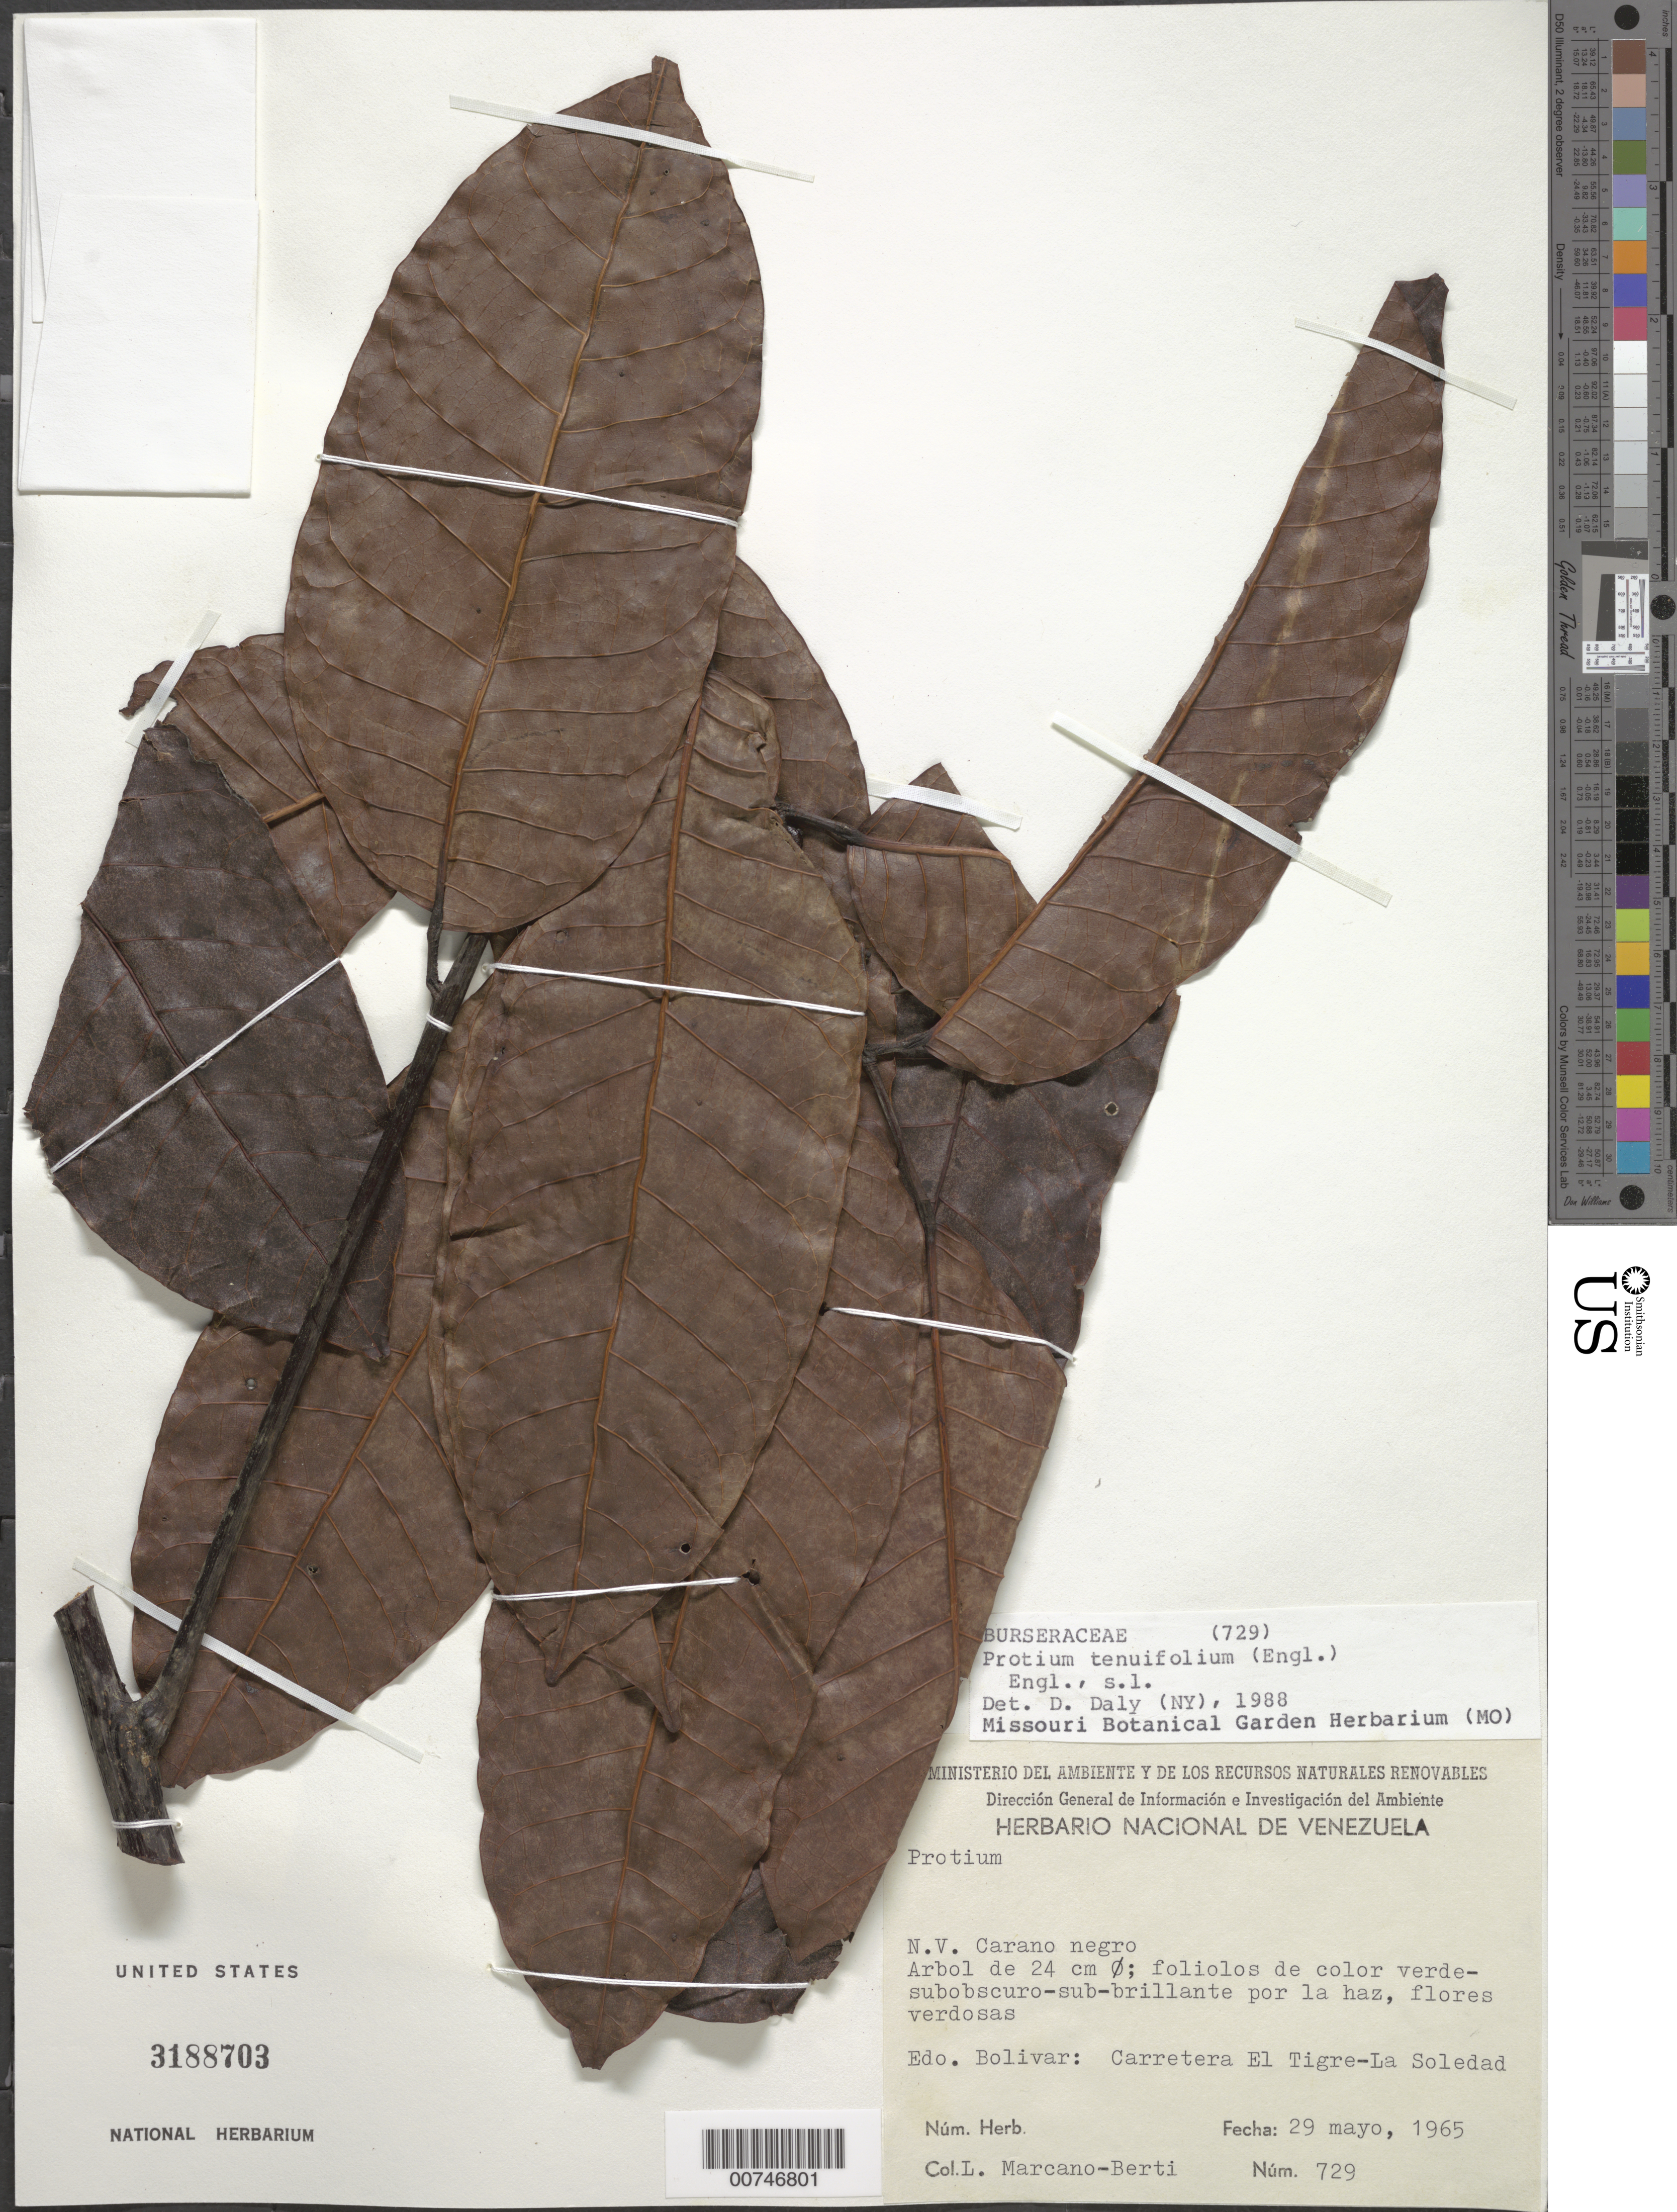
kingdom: Plantae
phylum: Tracheophyta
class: Magnoliopsida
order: Sapindales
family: Burseraceae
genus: Protium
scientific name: Protium tenuifolium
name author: (Engl.) Engl.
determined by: Daly, D. C.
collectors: L. Marcano-Berti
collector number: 729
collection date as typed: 29-May-65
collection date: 1965-05-29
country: Venezuela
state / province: Bolívar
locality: Carretera El Tigre-La Soledad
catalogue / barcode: US 3188703